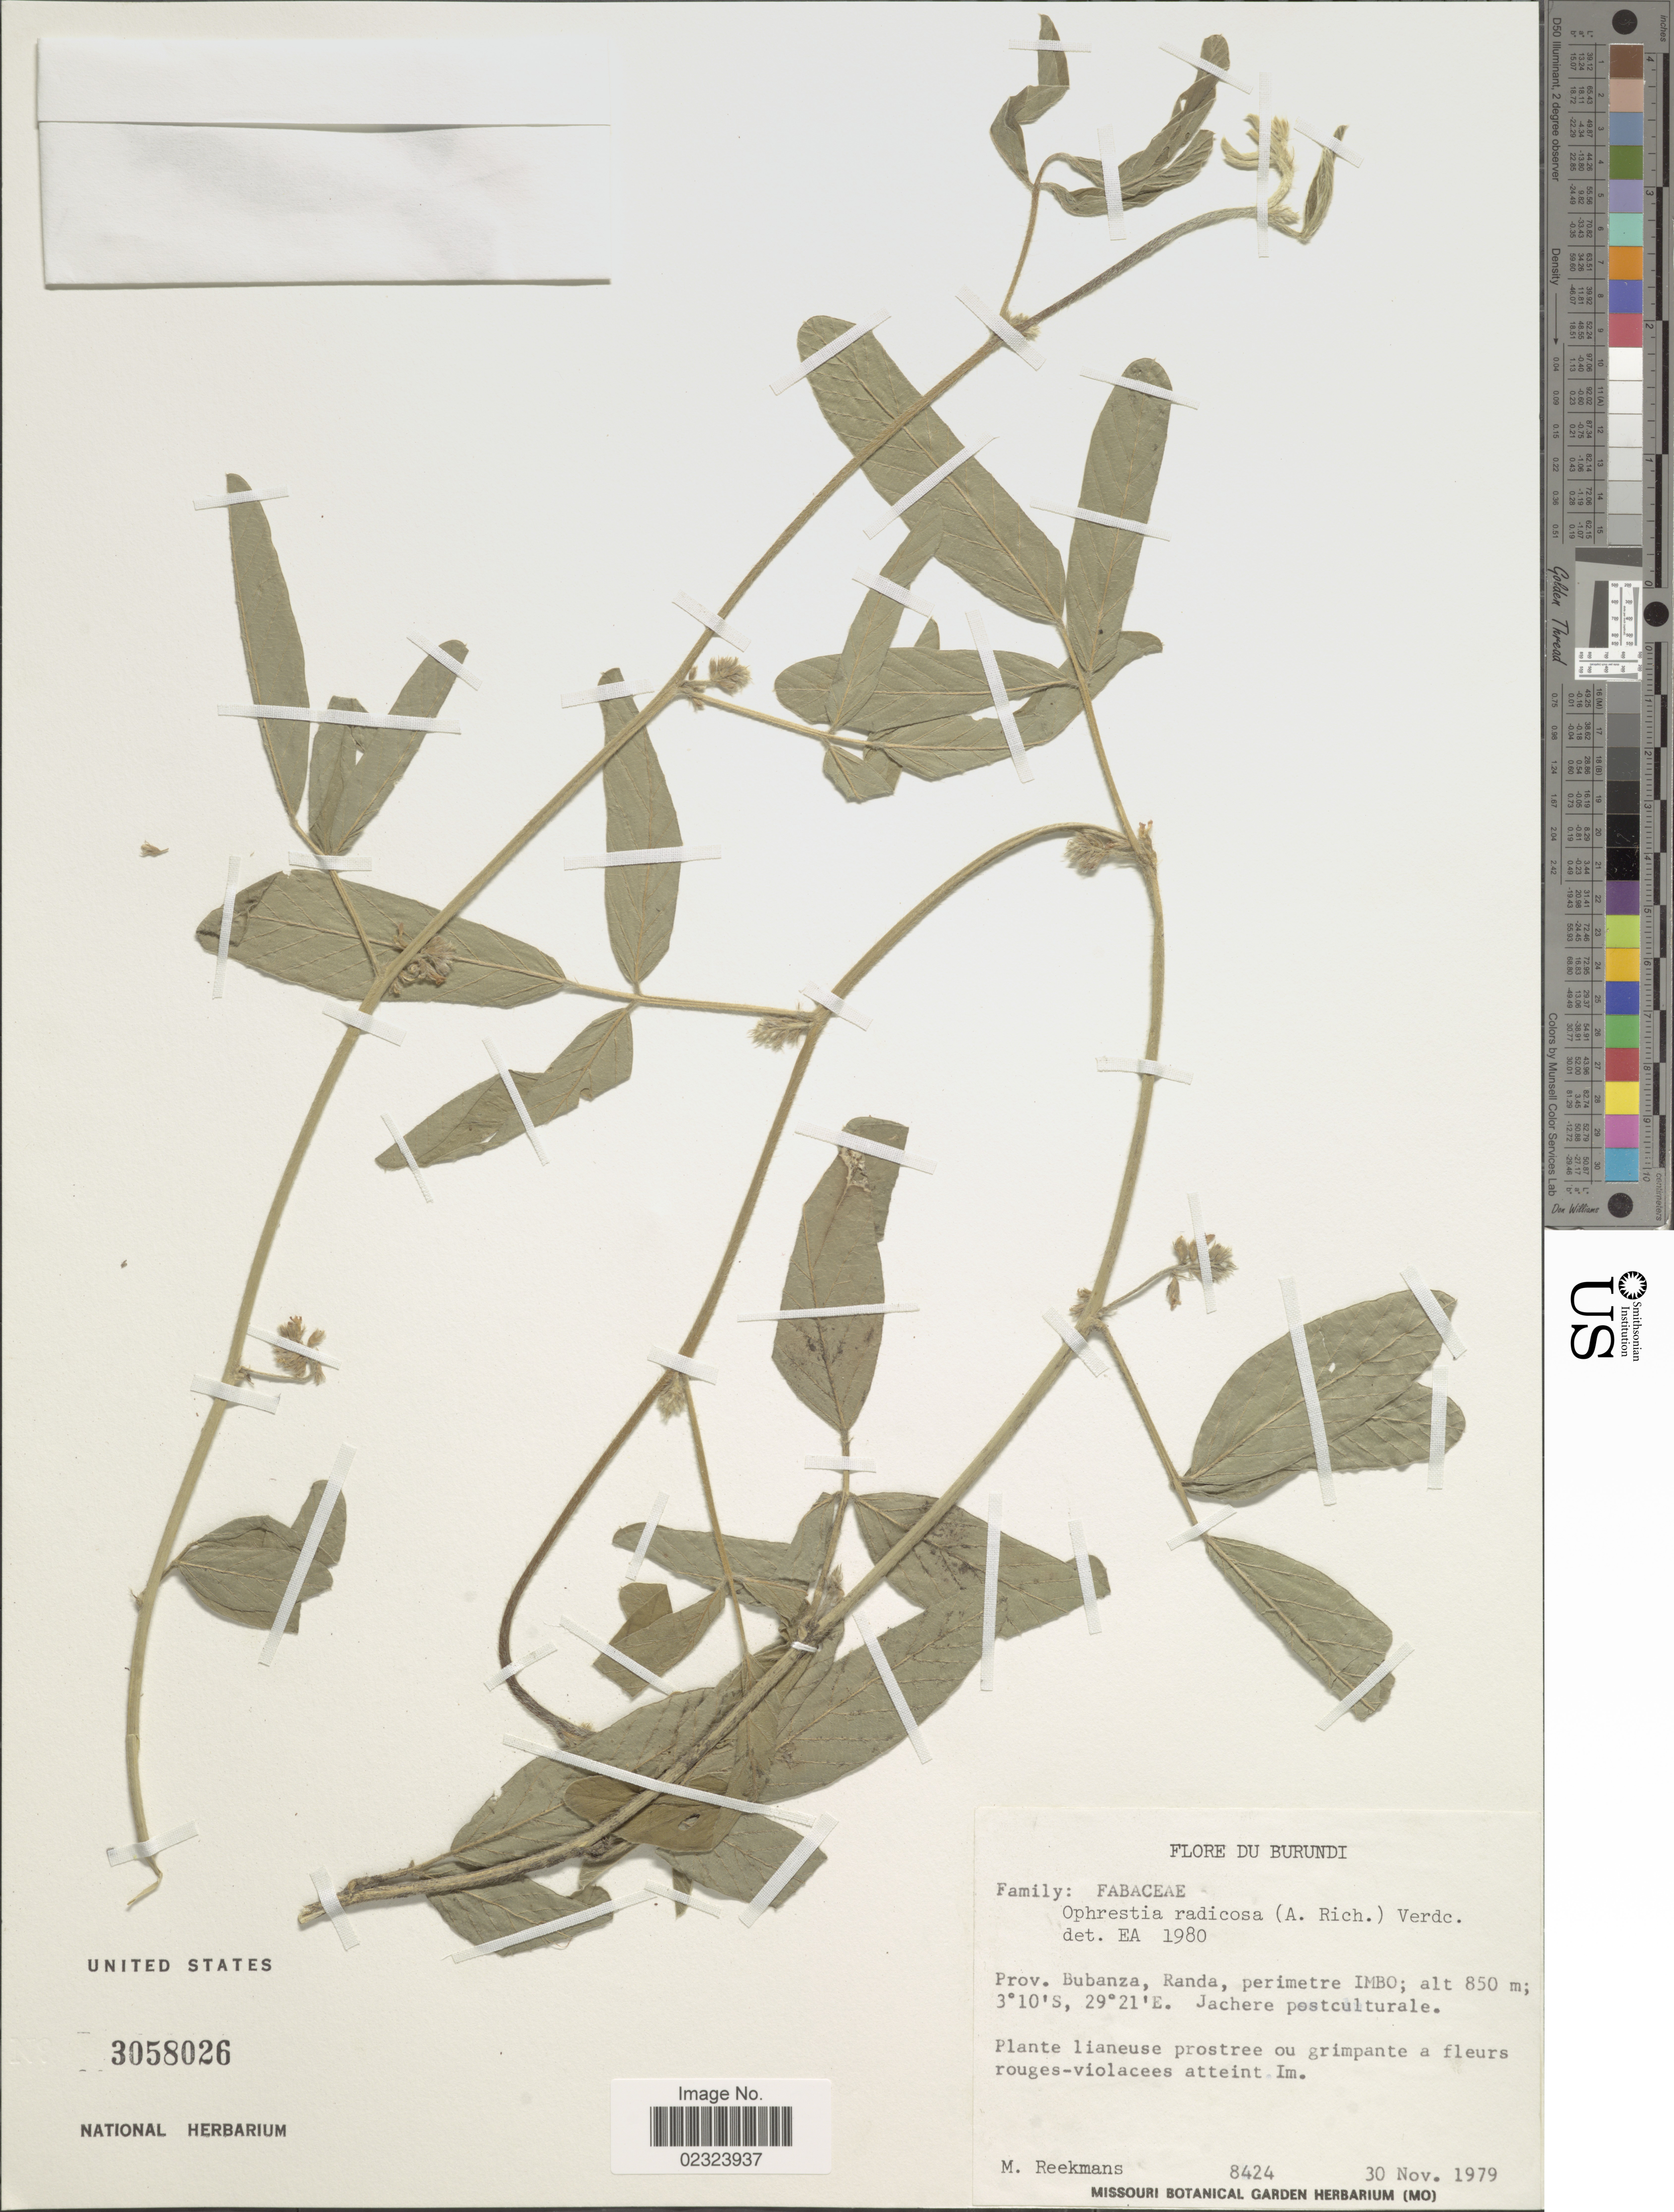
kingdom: Plantae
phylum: Tracheophyta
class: Magnoliopsida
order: Fabales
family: Fabaceae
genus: Ophrestia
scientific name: Ophrestia radicosa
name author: Verdc.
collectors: M. Reekmans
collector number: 8424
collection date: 1979-11-30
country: Burundi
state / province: Bubanza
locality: Randa, perimetre IMBO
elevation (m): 850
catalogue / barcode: US 3058026